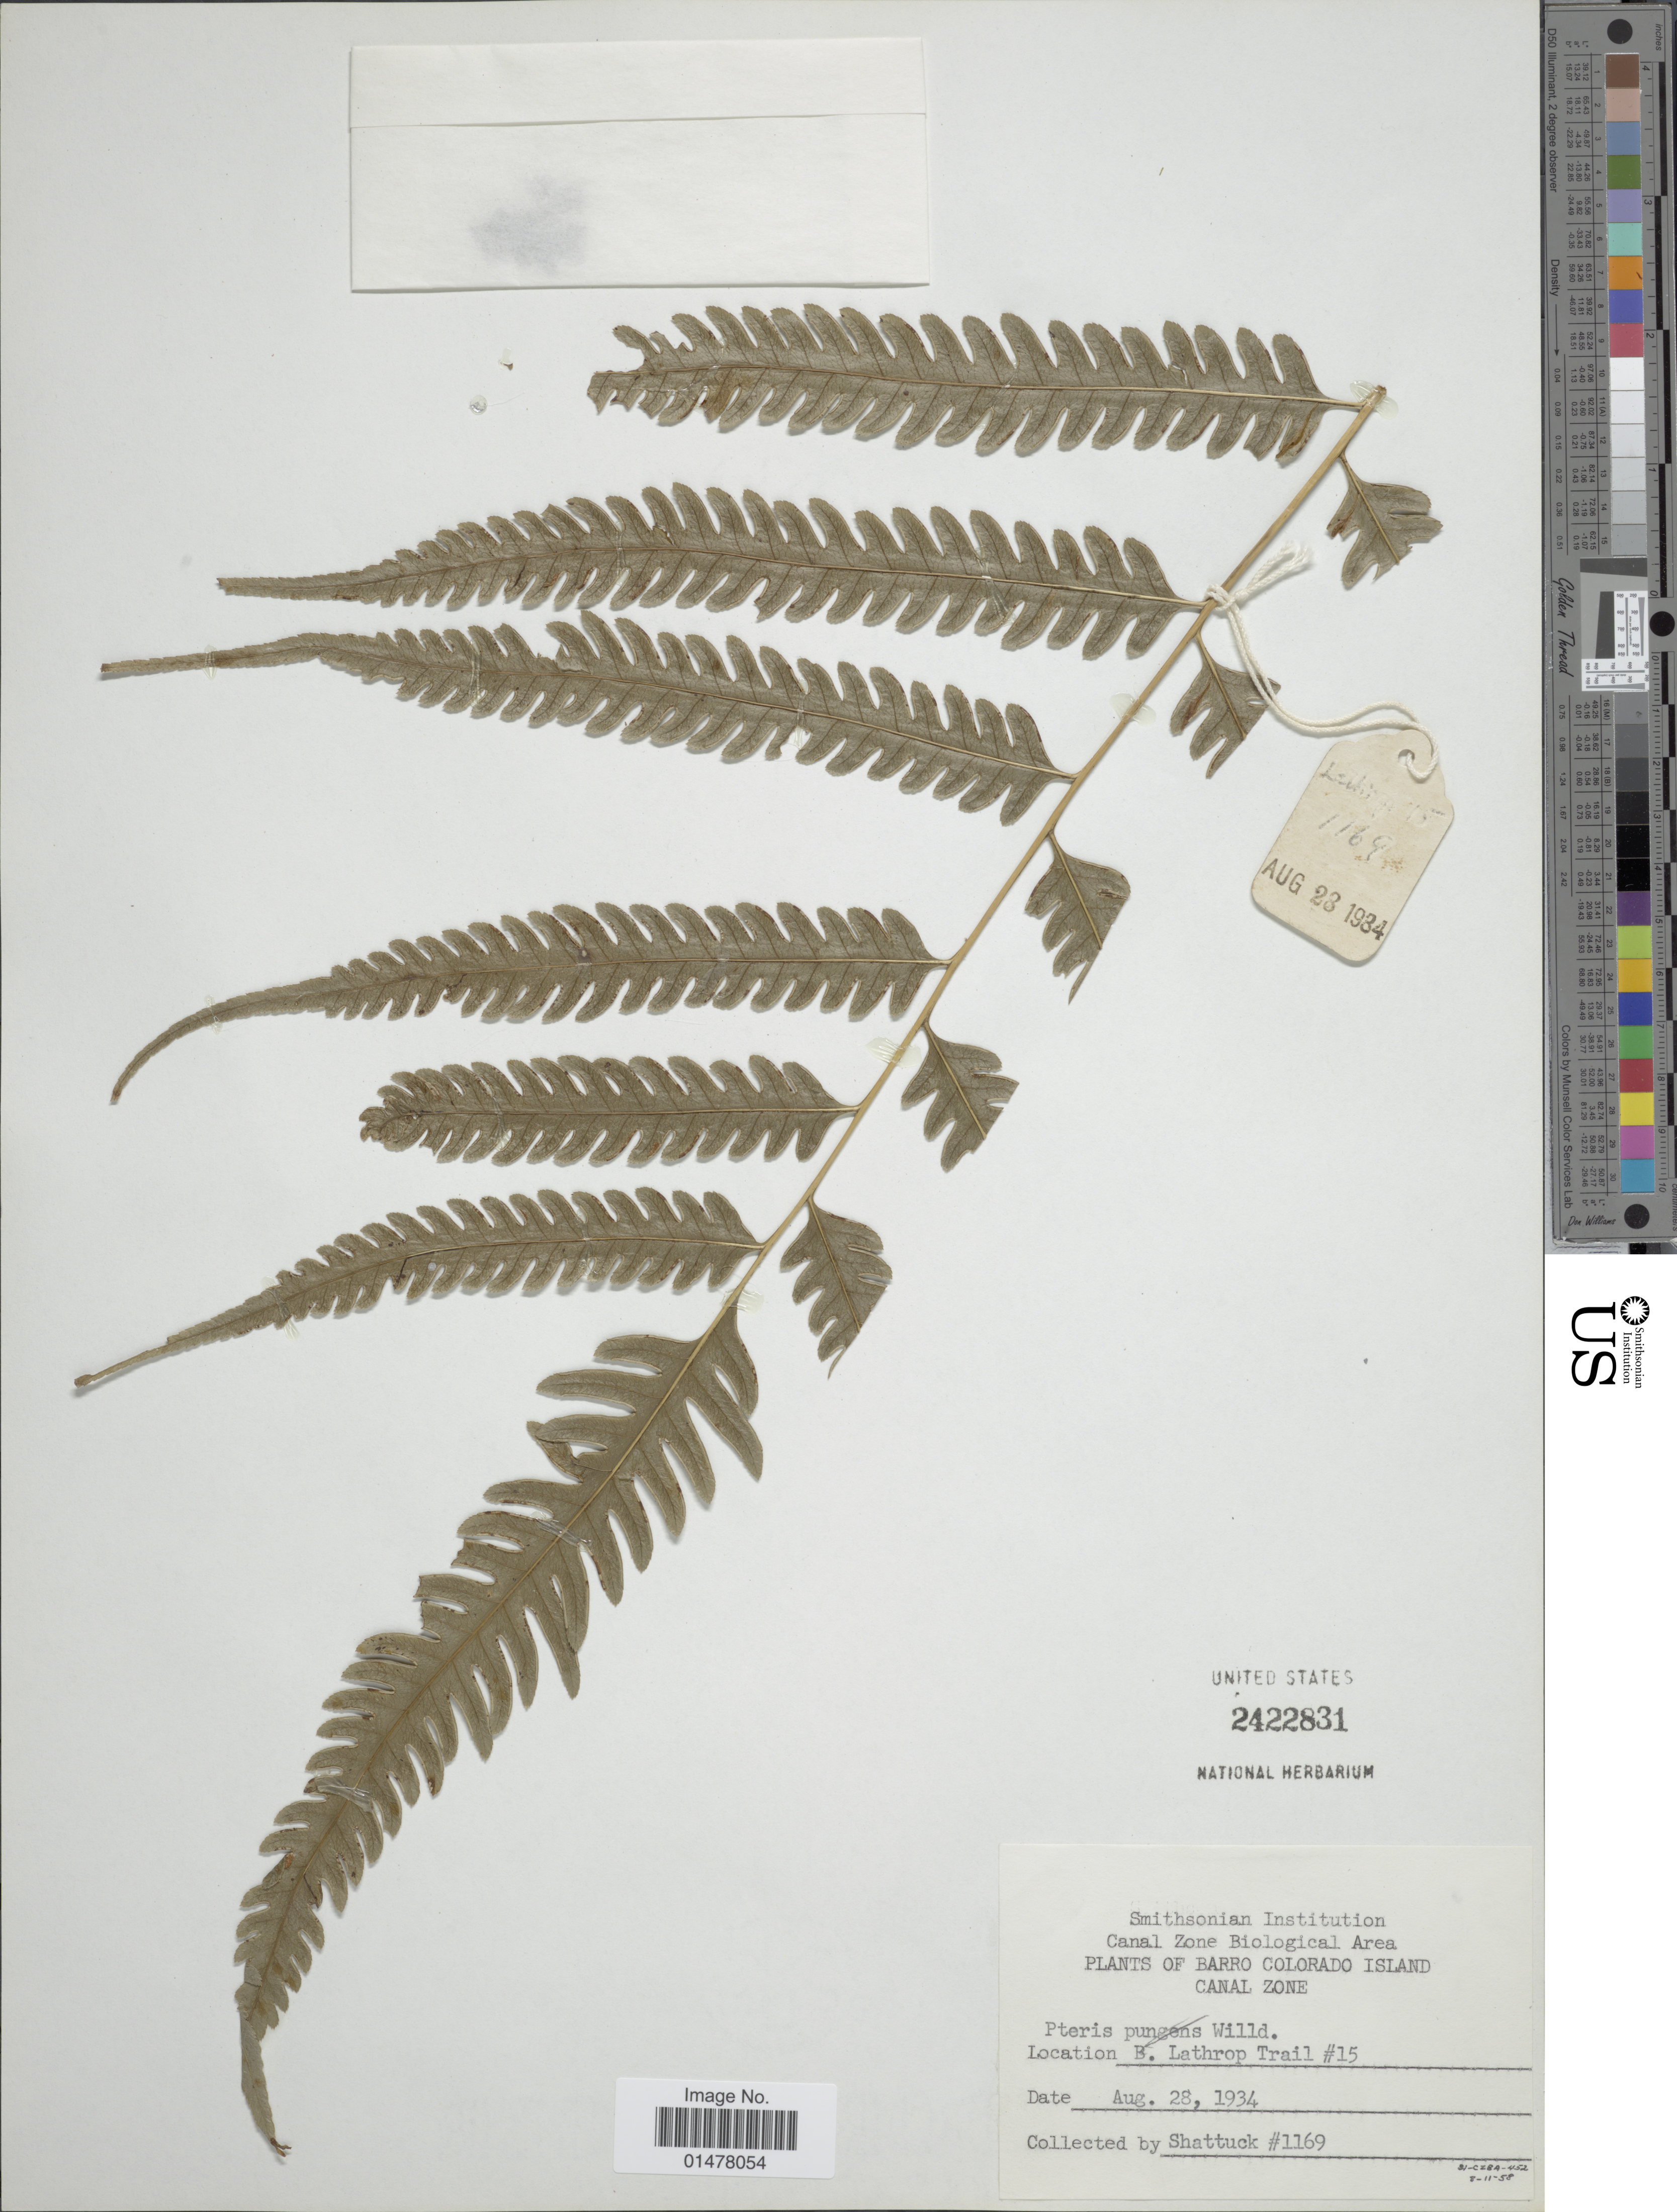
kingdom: Plantae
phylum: Tracheophyta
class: Polypodiopsida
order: Polypodiales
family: Pteridaceae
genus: Pteris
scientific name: Pteris propinqua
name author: J. Agardh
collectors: Shattuck, --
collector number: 1169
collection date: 1934-08-28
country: Panama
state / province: Panamá Oeste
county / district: Canal Zone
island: Barro Colorado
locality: Plants of Barro Colorado Island, Canal Zone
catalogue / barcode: US 2422831